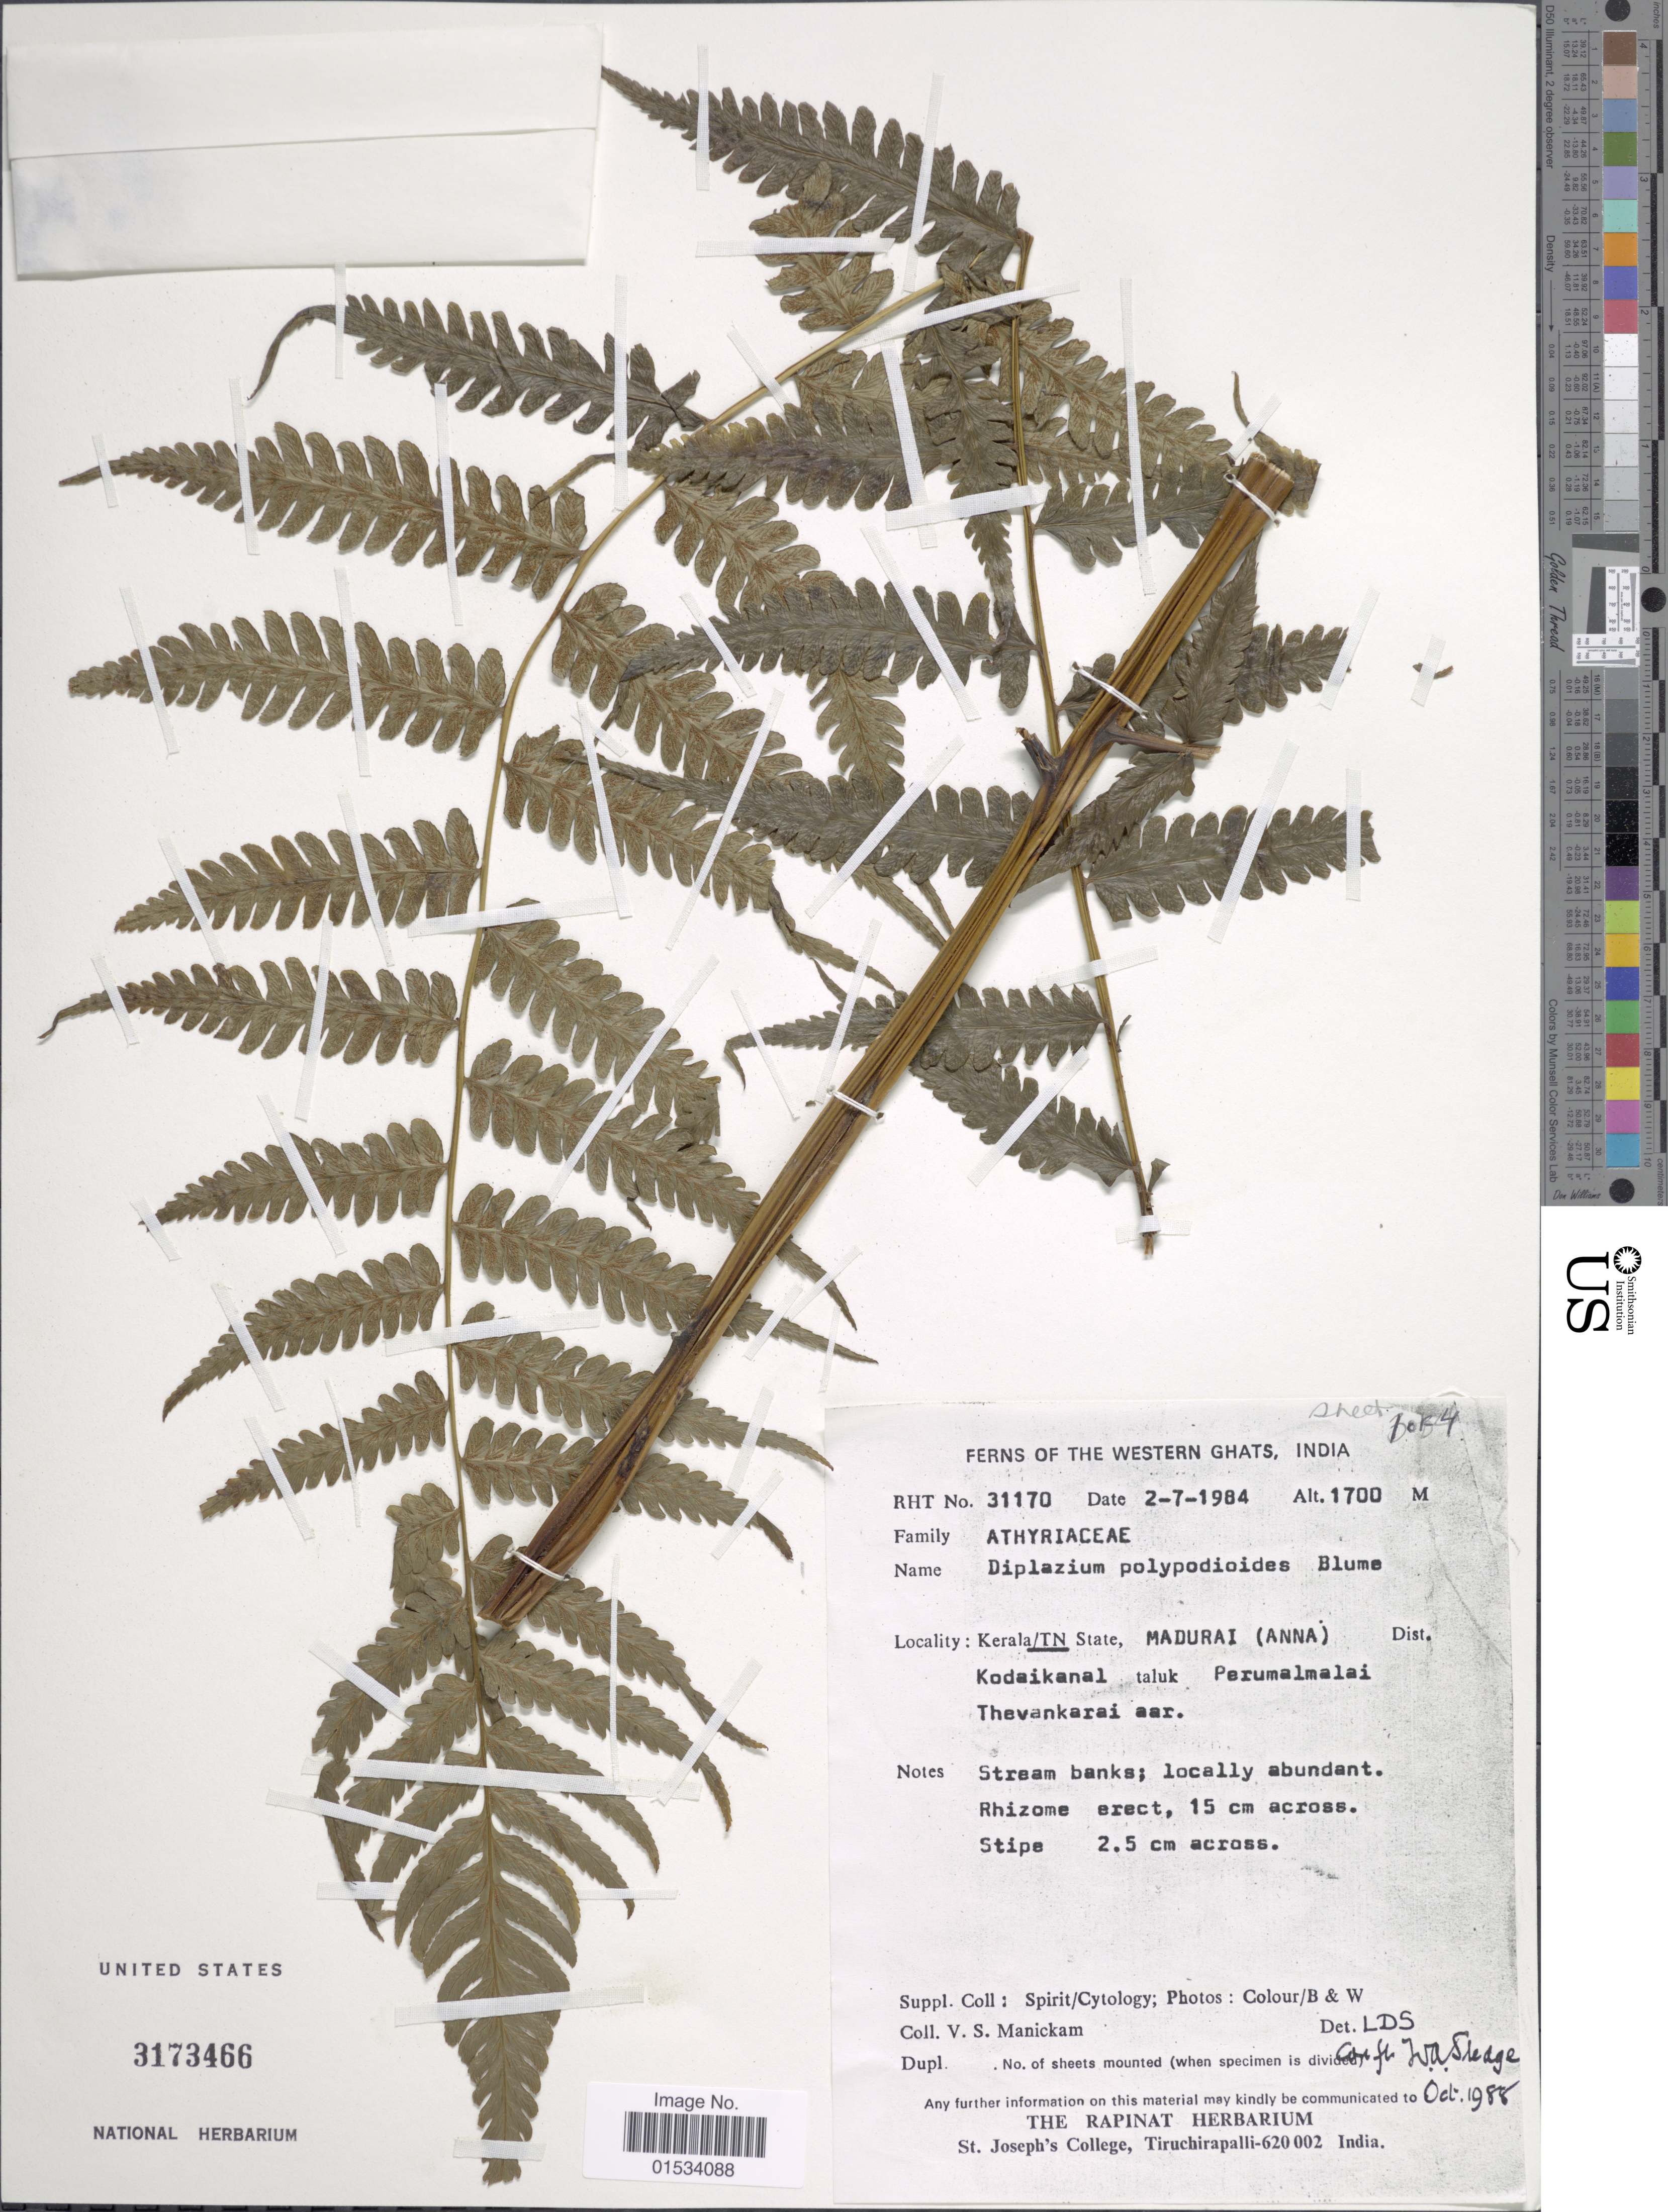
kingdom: Plantae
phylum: Tracheophyta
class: Polypodiopsida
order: Polypodiales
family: Athyriaceae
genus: Diplazium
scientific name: Diplazium polypodioides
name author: Blume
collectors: V. Manickam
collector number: RHT 31170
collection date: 1984-07-02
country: India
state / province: Kerala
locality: The Western Ghats, TN State, Madurai (Anna) Dist., Kodaikanal taluk Perumalmalai, Thevankarai aar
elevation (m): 1700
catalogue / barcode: US 3173466